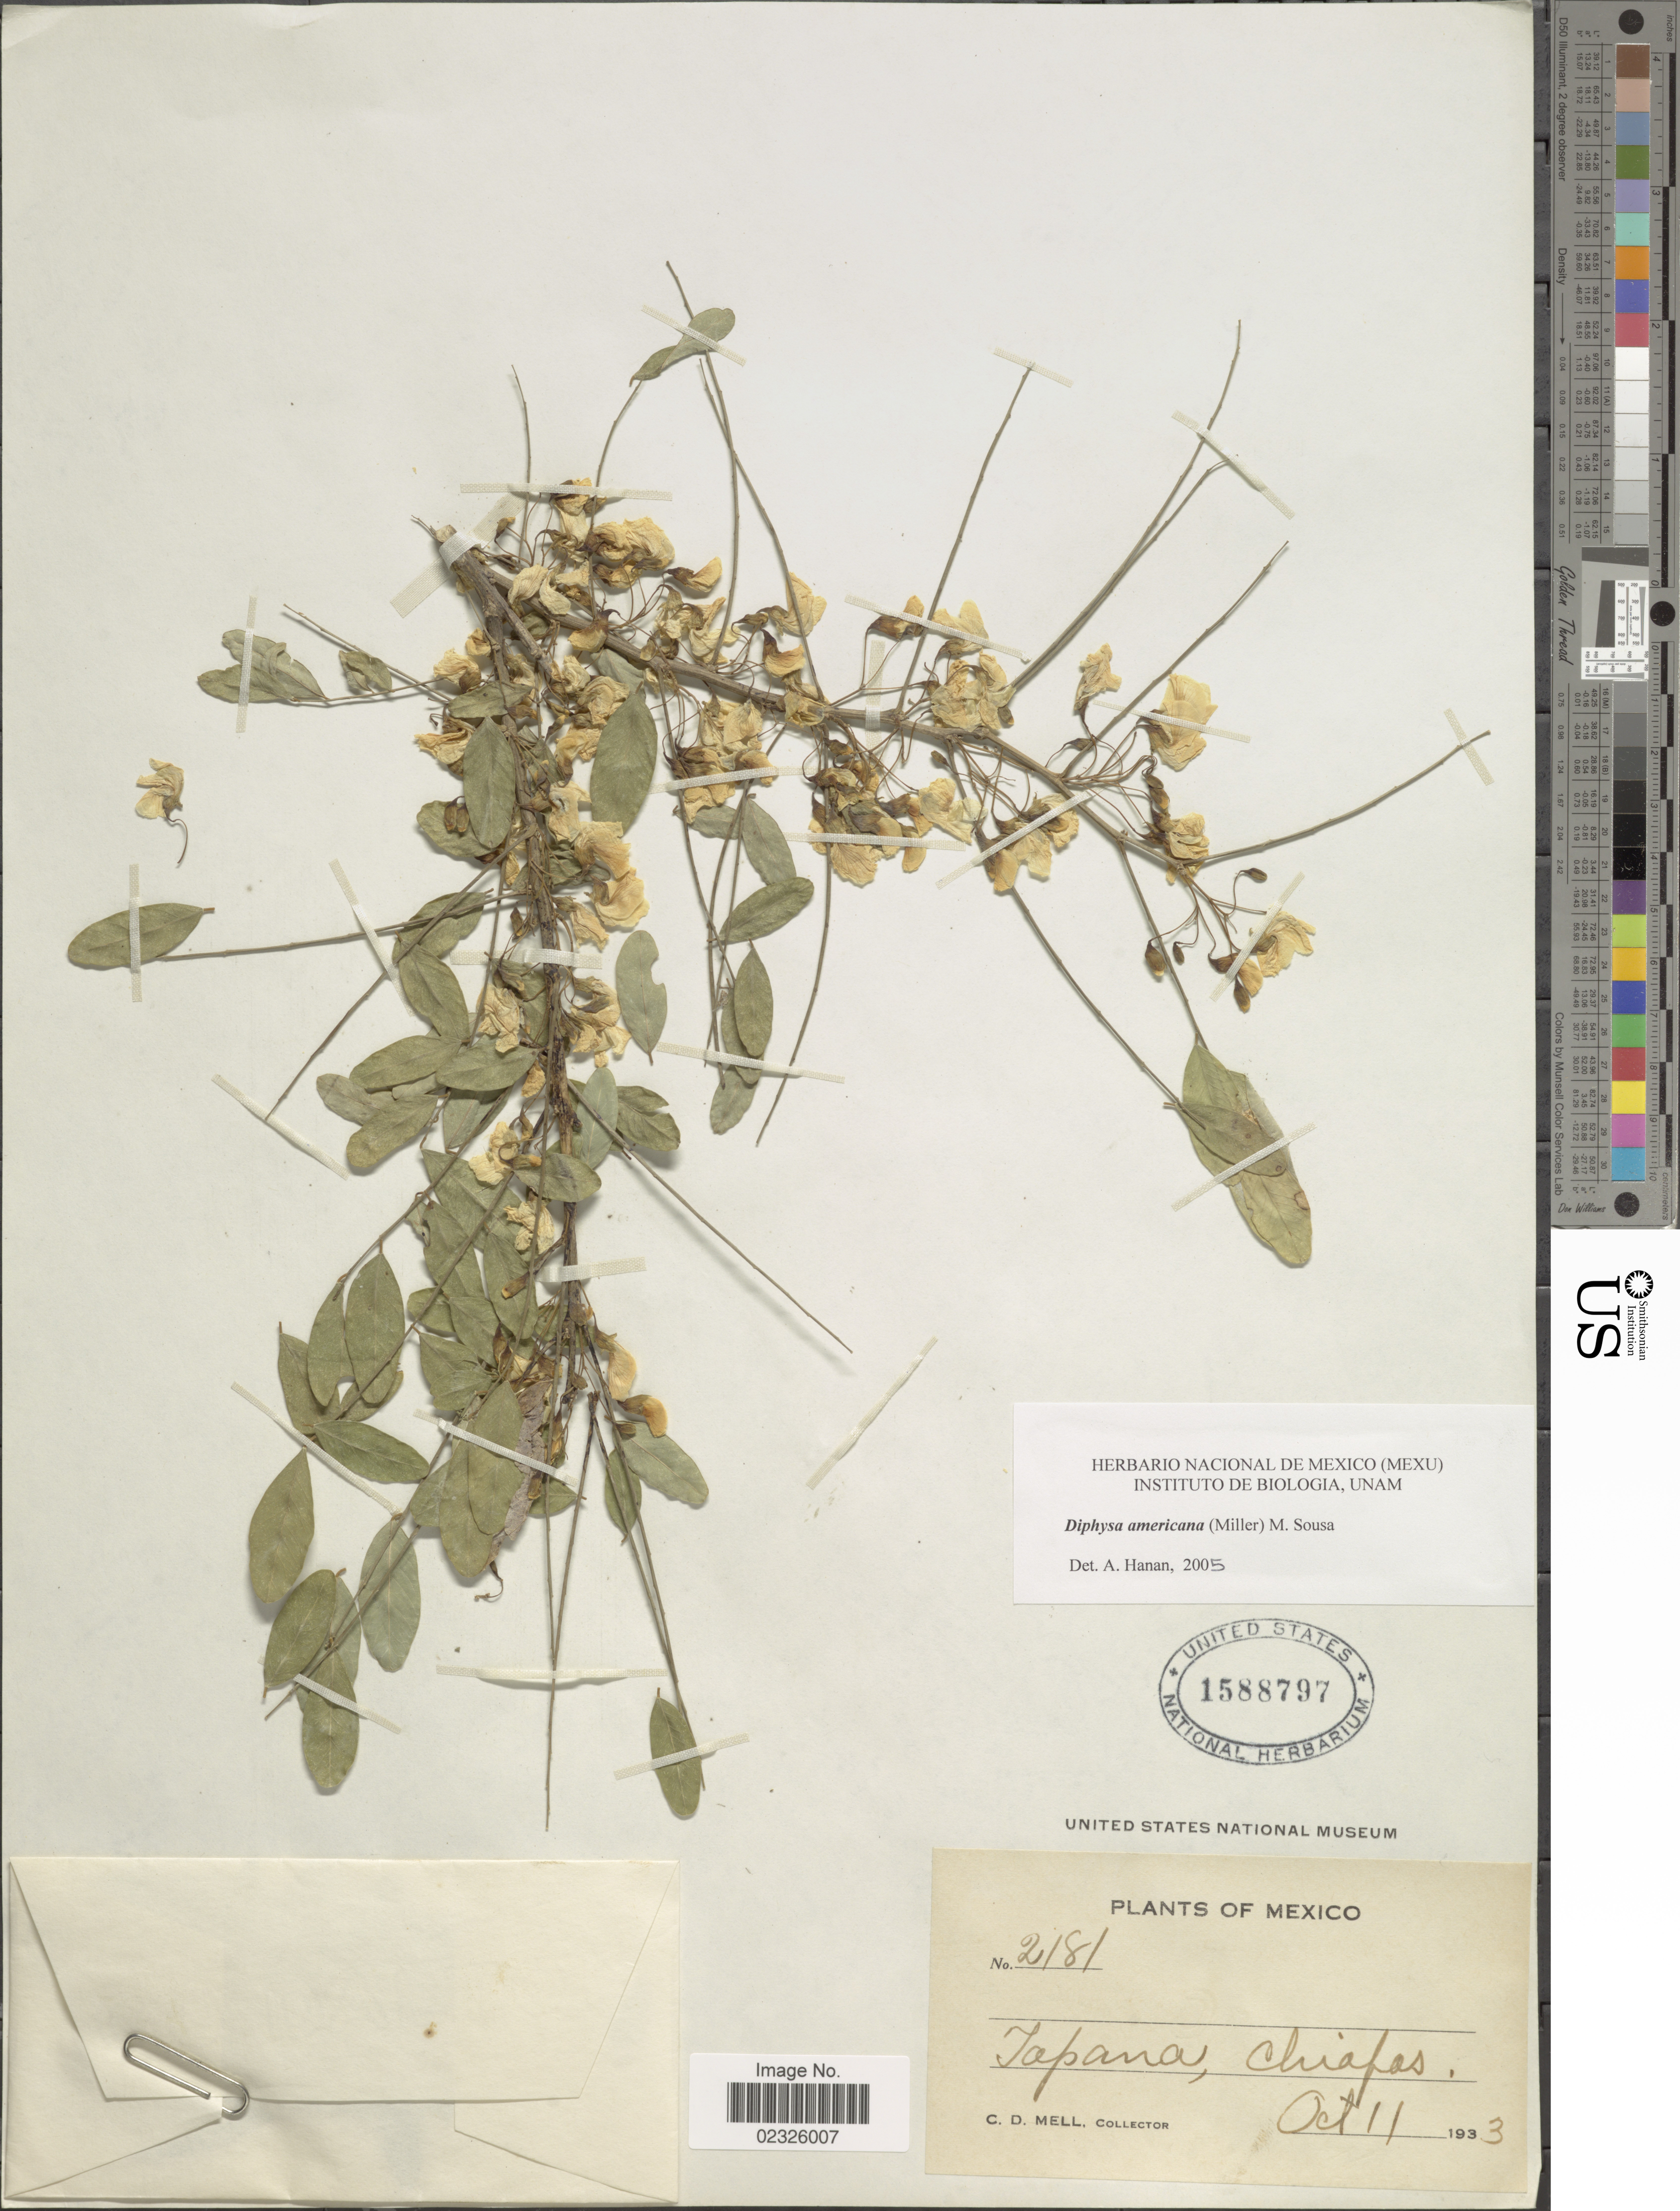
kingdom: Plantae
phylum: Tracheophyta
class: Magnoliopsida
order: Fabales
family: Fabaceae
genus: Diphysa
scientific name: Diphysa americana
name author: (Mill.) M. Sousa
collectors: C. D. Mell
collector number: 2181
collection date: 1933-10-11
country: Mexico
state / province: Chiapas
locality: Tapana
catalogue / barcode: US 1588797